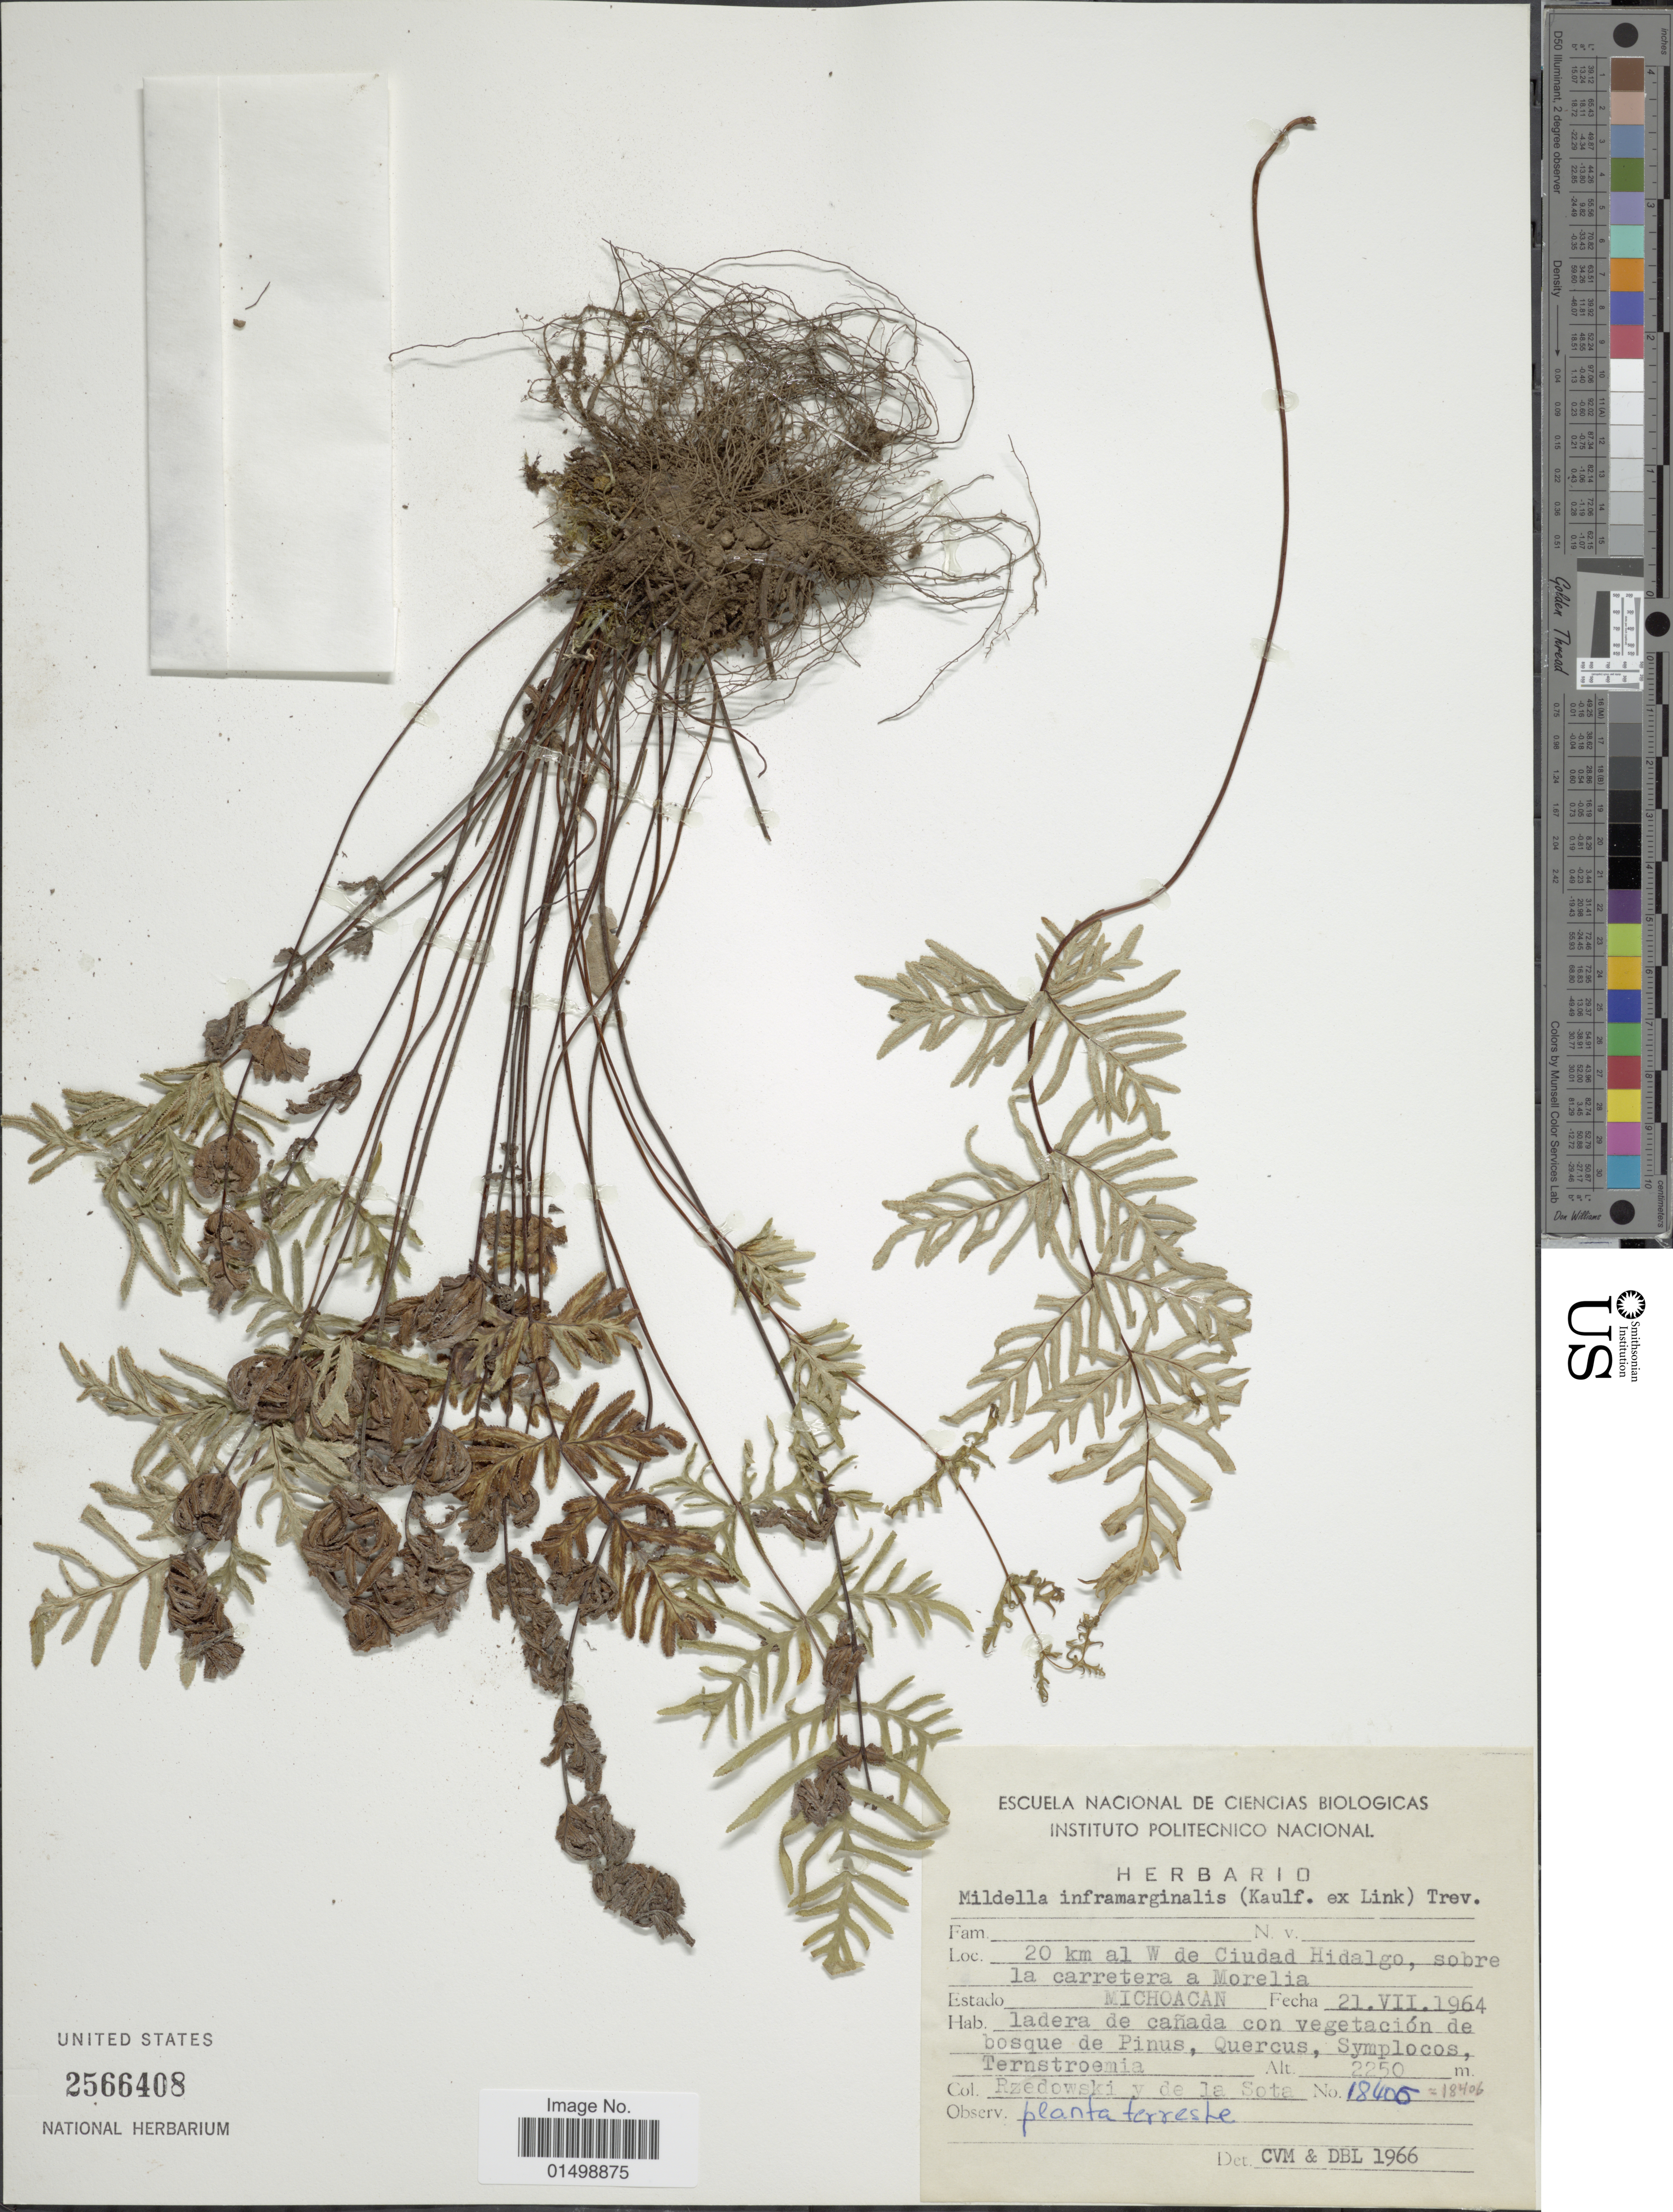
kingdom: Plantae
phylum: Tracheophyta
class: Polypodiopsida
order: Polypodiales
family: Pteridaceae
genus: Cheilanthes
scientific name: Cheilanthes intramarginalis var. serratifolia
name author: (Kaulf.) Hook.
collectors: Rzedowski, -- & E. R. de la Sota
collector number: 18405=18406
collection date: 1964-07-21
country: Mexico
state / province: Michoacán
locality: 20 km al W de Ciudad Hidalgo, sobre la carratera a Morelia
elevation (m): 2250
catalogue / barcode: US 2566408